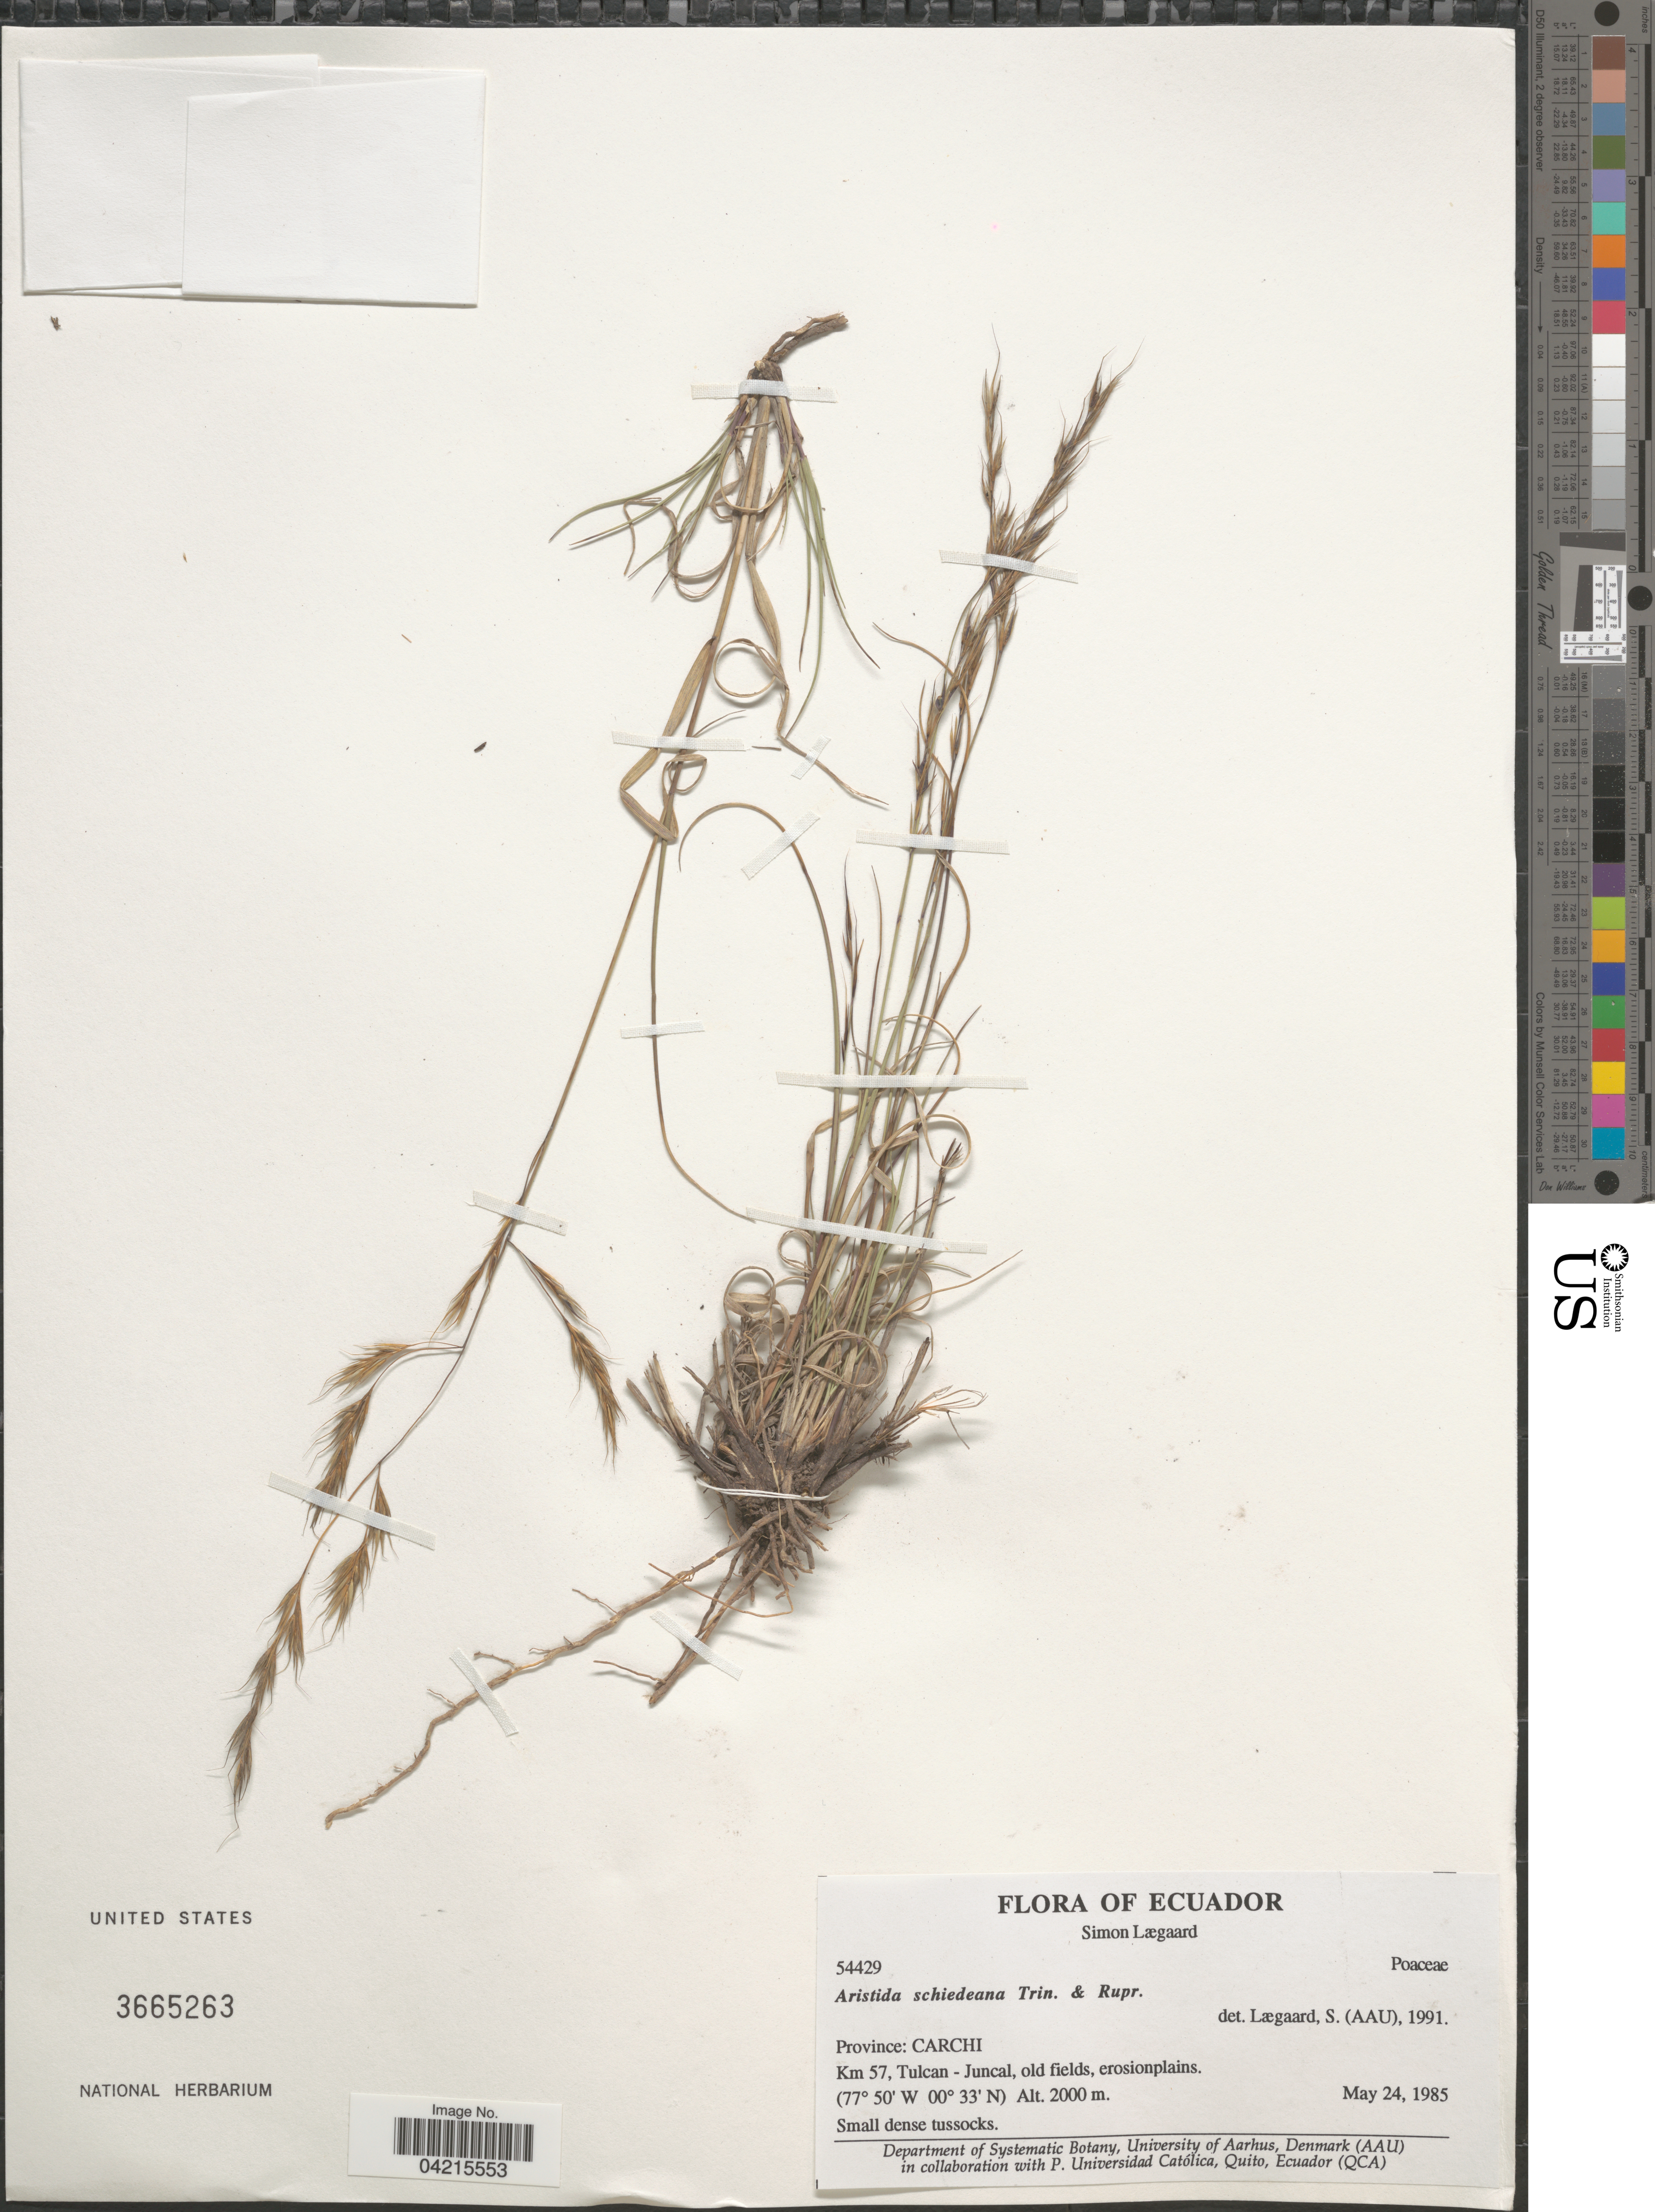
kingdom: Plantae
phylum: Tracheophyta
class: Liliopsida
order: Poales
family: Poaceae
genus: Aristida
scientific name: Aristida schiedeana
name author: Trin. & Rupr.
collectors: S. Lægaard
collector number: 54429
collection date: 1985-05-24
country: Ecuador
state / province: Carchi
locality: Km 57, Tulcan - Juncal, old fields, erosionplains.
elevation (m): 2000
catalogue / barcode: US 3665263